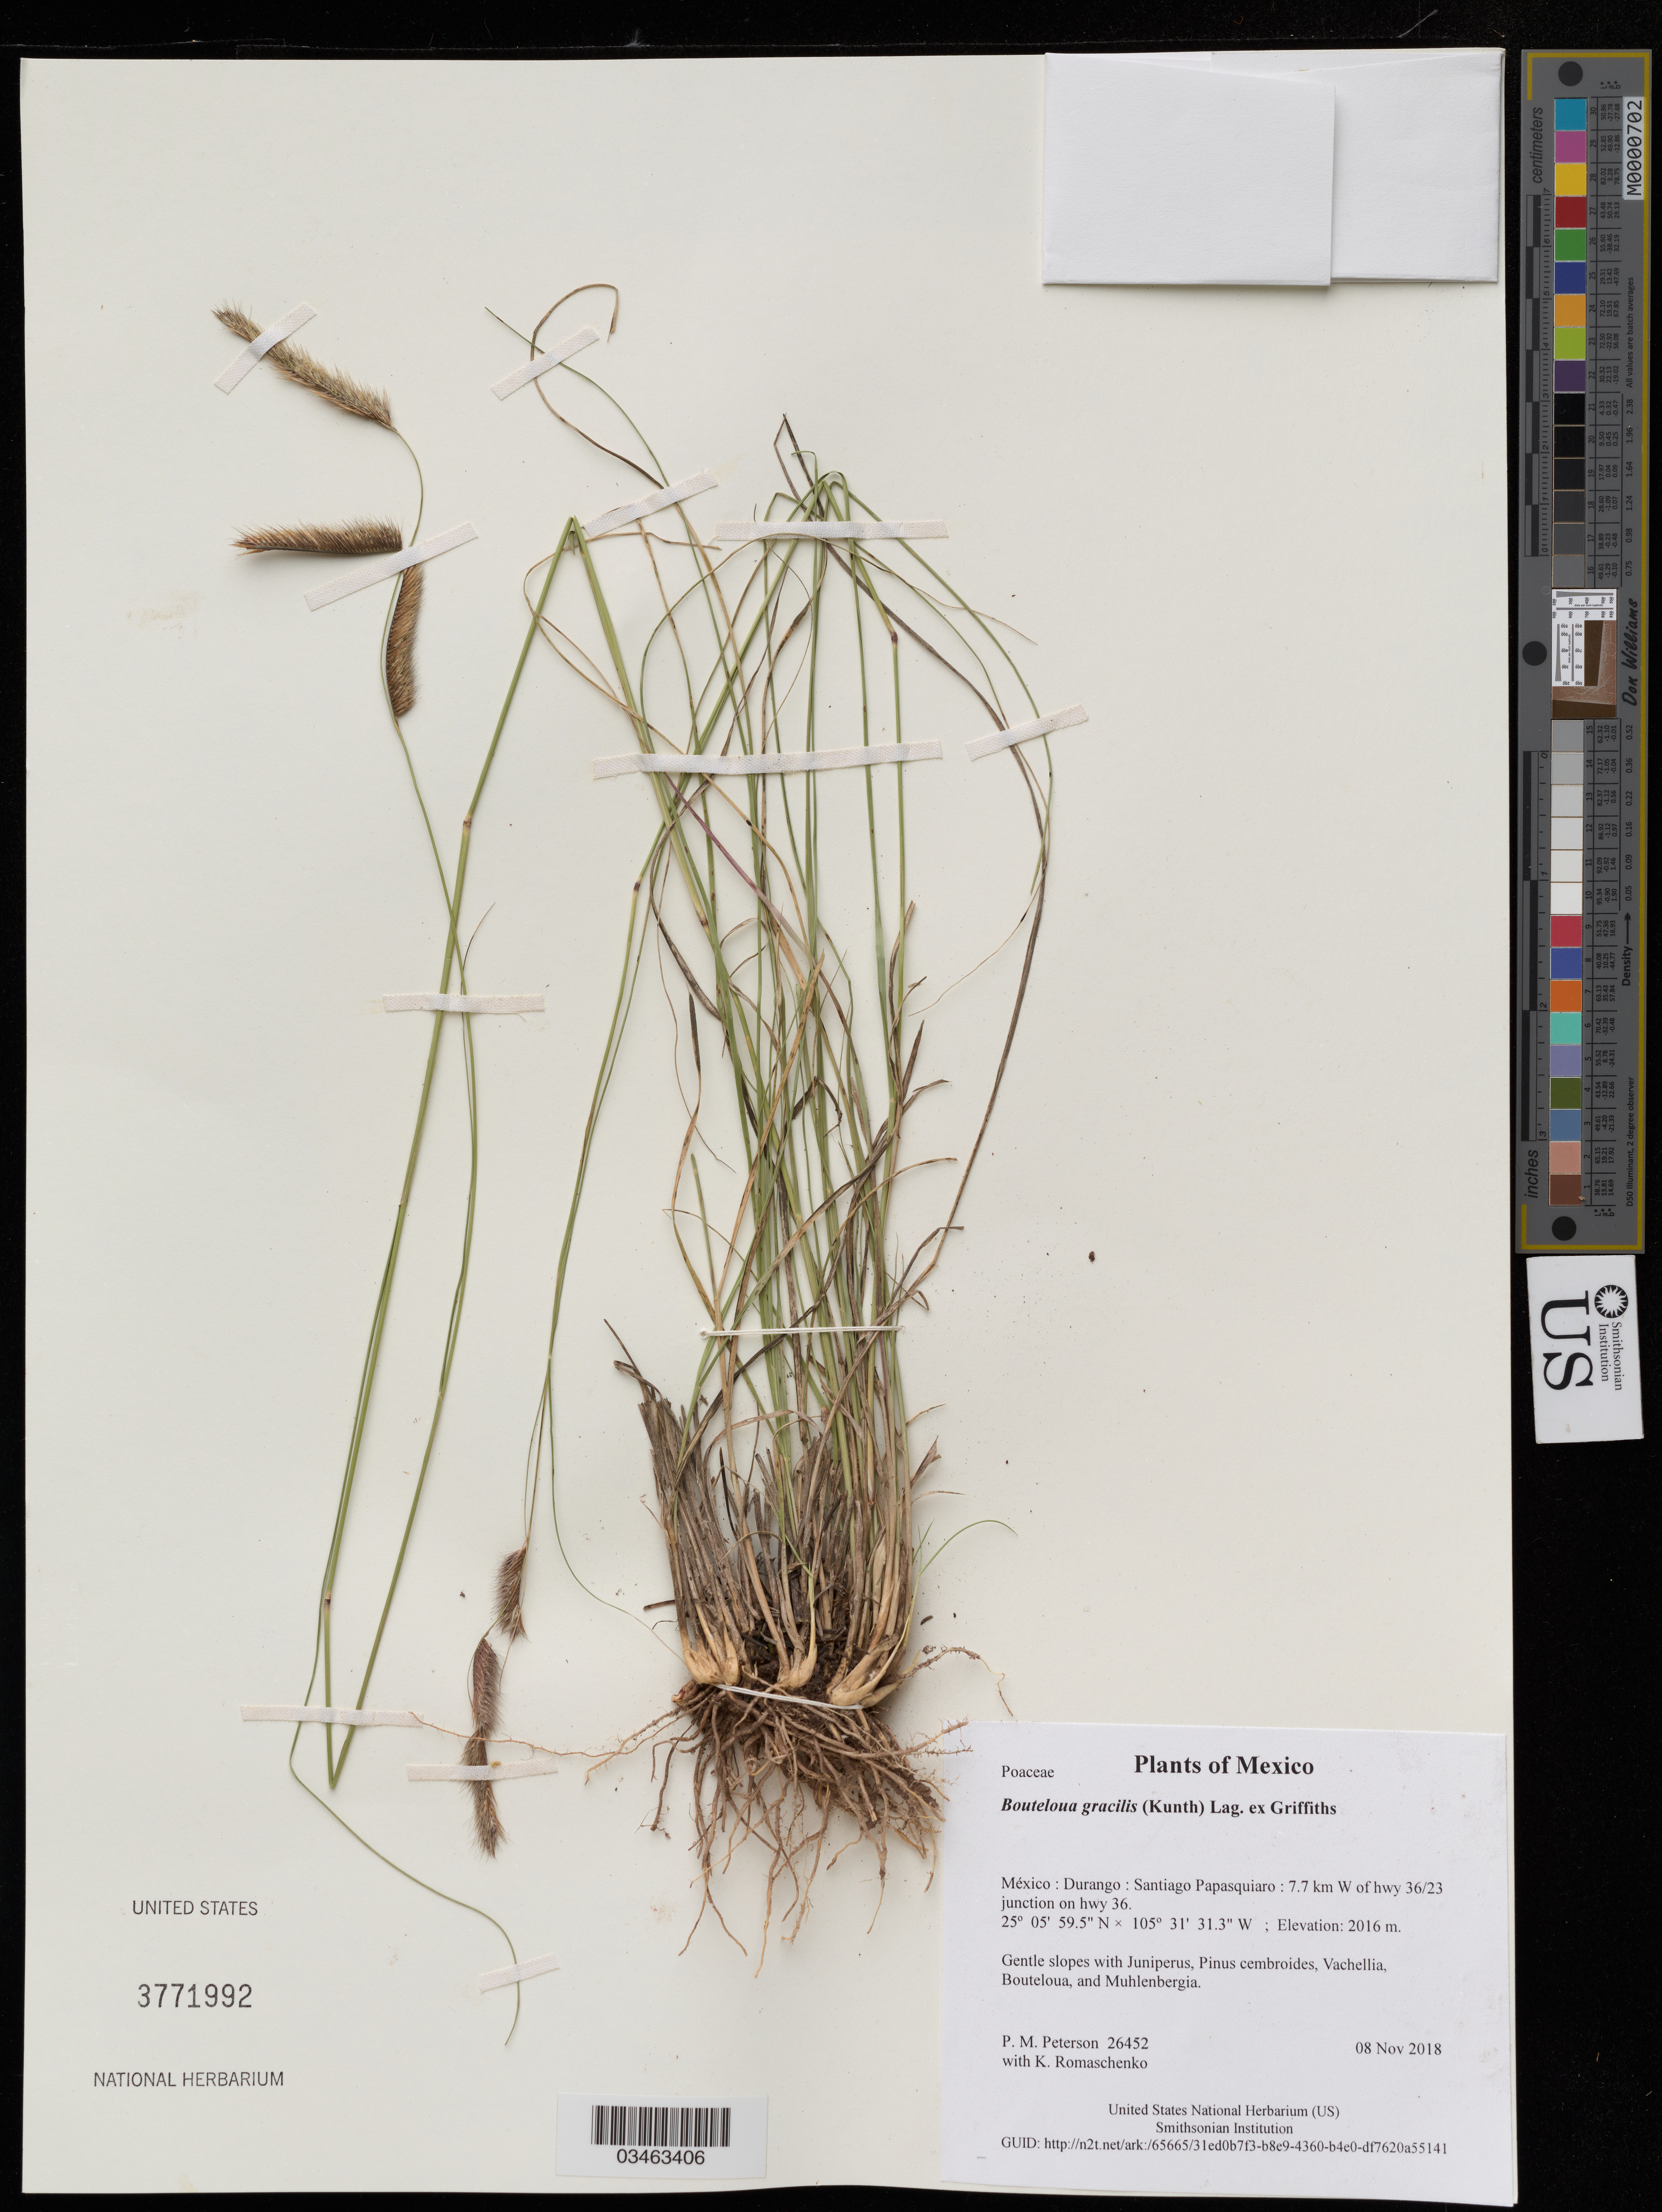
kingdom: Plantae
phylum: Tracheophyta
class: Liliopsida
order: Poales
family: Poaceae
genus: Bouteloua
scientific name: Bouteloua gracilis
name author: (Kunth) Lag. ex Griffiths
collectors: P. M. Peterson & K. Romaschenko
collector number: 26452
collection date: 2018-11-08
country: México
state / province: Durango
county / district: Santiago Papasquiaro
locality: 7.7 km W of hwy 36/23 junction on hwy 36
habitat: Gentle slopes with Juniperus, Pinus cembroides, Vachellia, Bouteloua, and Muhlenbergia.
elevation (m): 2016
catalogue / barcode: US 3771992